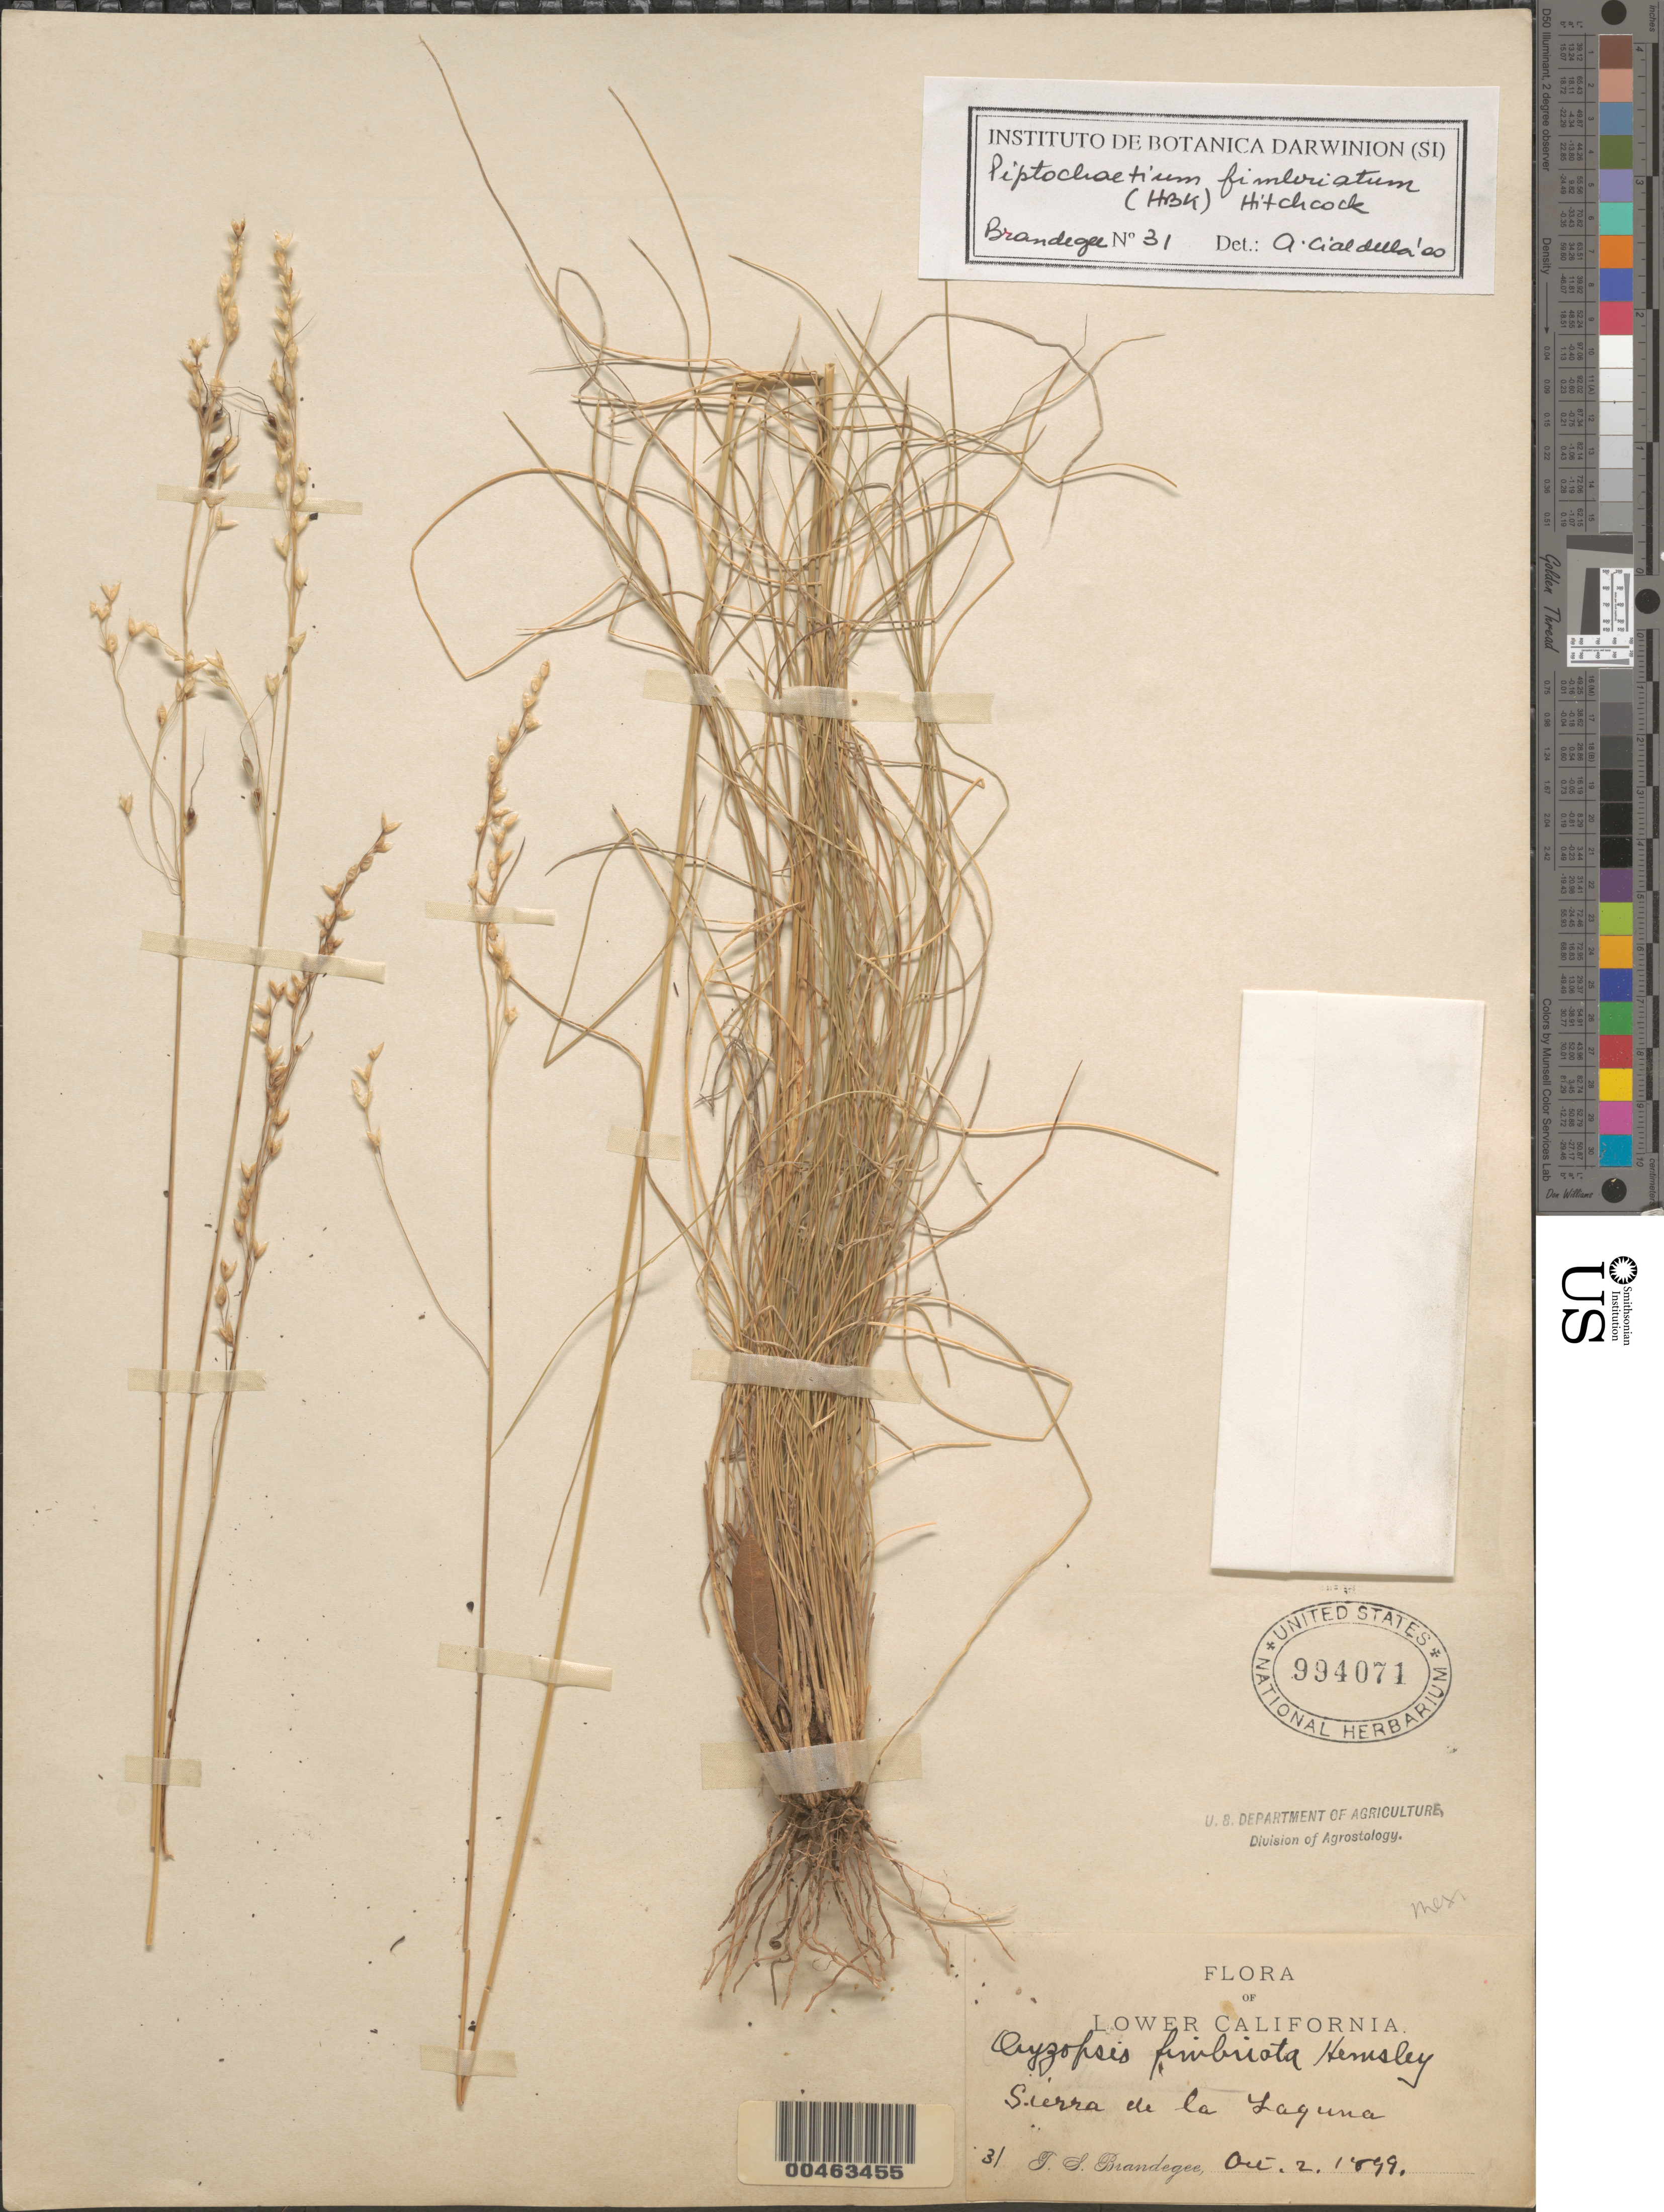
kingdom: Plantae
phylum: Tracheophyta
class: Liliopsida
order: Poales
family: Poaceae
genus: Piptochaetium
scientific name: Piptochaetium fimbriatum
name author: (Kunth) Hitchc.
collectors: T. S. Brandegee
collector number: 31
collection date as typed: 2 Oct 1899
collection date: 1899-10-02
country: Mexico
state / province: Baja California Sur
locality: Sierra de la Laguna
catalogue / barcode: US 994071